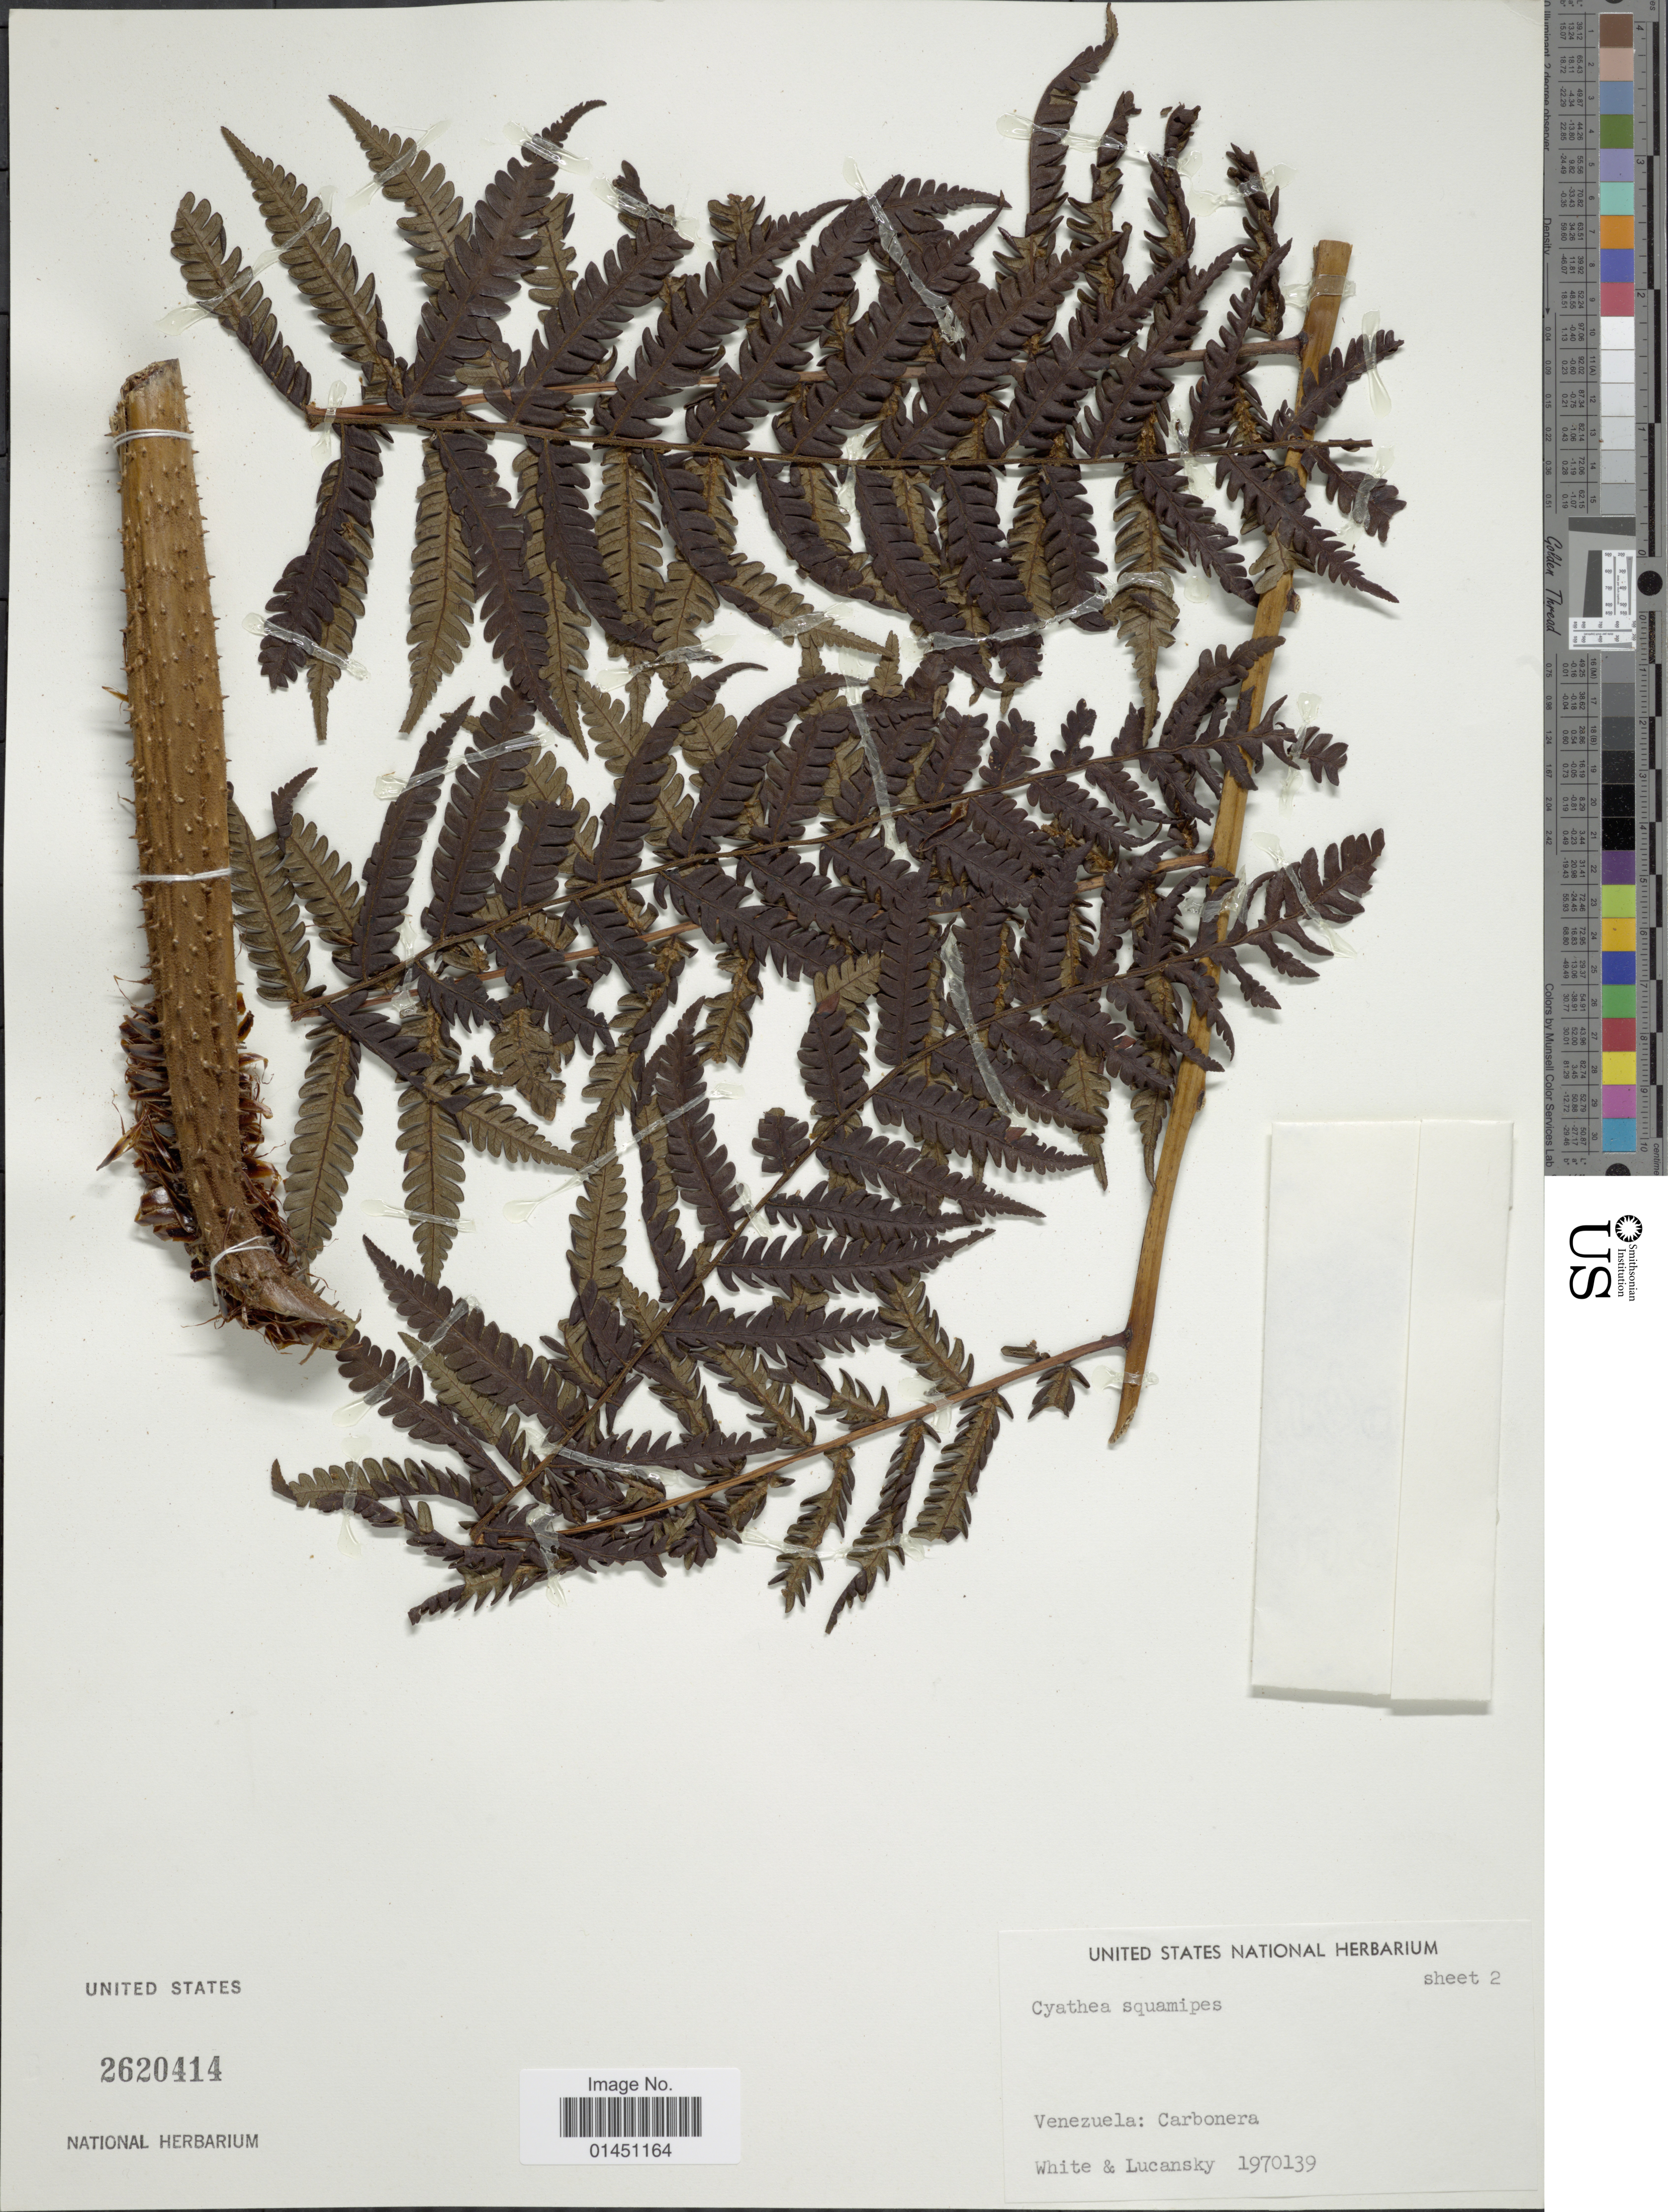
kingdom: Plantae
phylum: Tracheophyta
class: Polypodiopsida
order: Cyatheales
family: Cyatheaceae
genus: Cyathea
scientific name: Cyathea caracasana var. caracasana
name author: (Klotzsch) Domin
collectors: O. E. White & Lucansky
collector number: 1970139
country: Venezuela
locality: Carbonera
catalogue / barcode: US 2620414